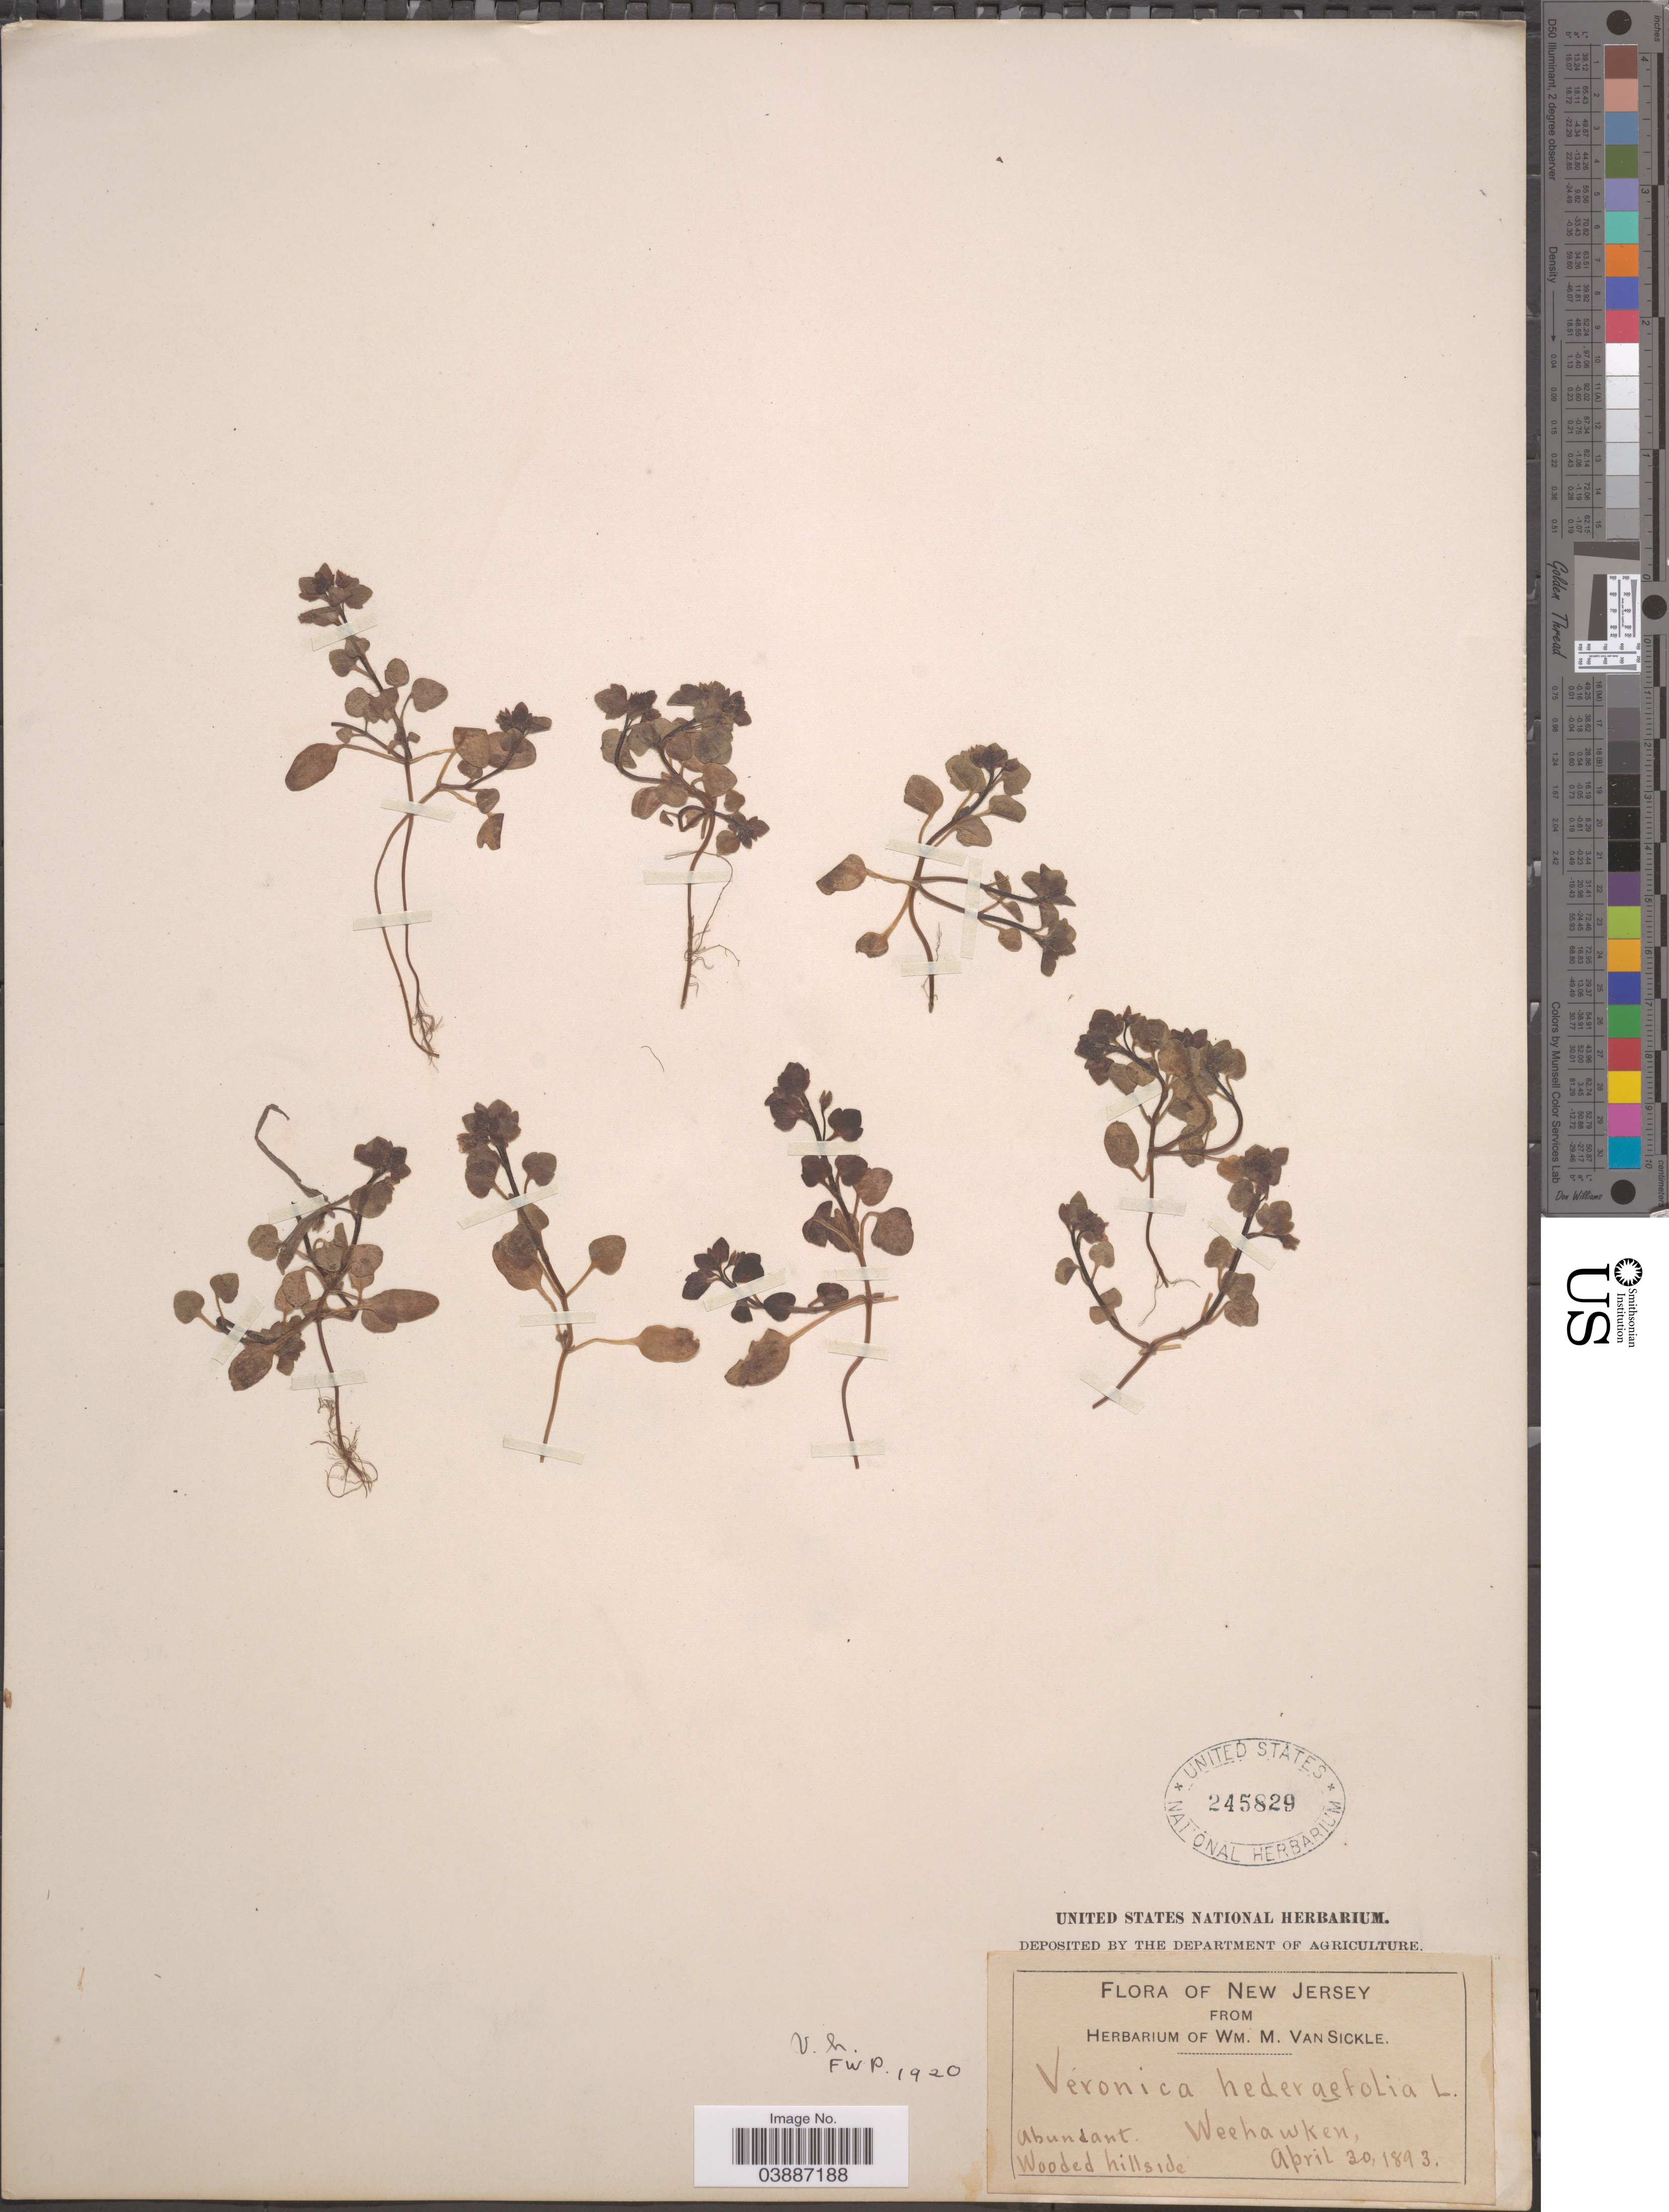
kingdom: Plantae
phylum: Tracheophyta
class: Magnoliopsida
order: Lamiales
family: Plantaginaceae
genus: Veronica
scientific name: Veronica hederifolia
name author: L.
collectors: ex herb. Wm. M. Van Sickle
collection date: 1893-04-30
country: United States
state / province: New Jersey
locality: Weehawken. Wooded hillside.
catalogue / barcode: US 245829